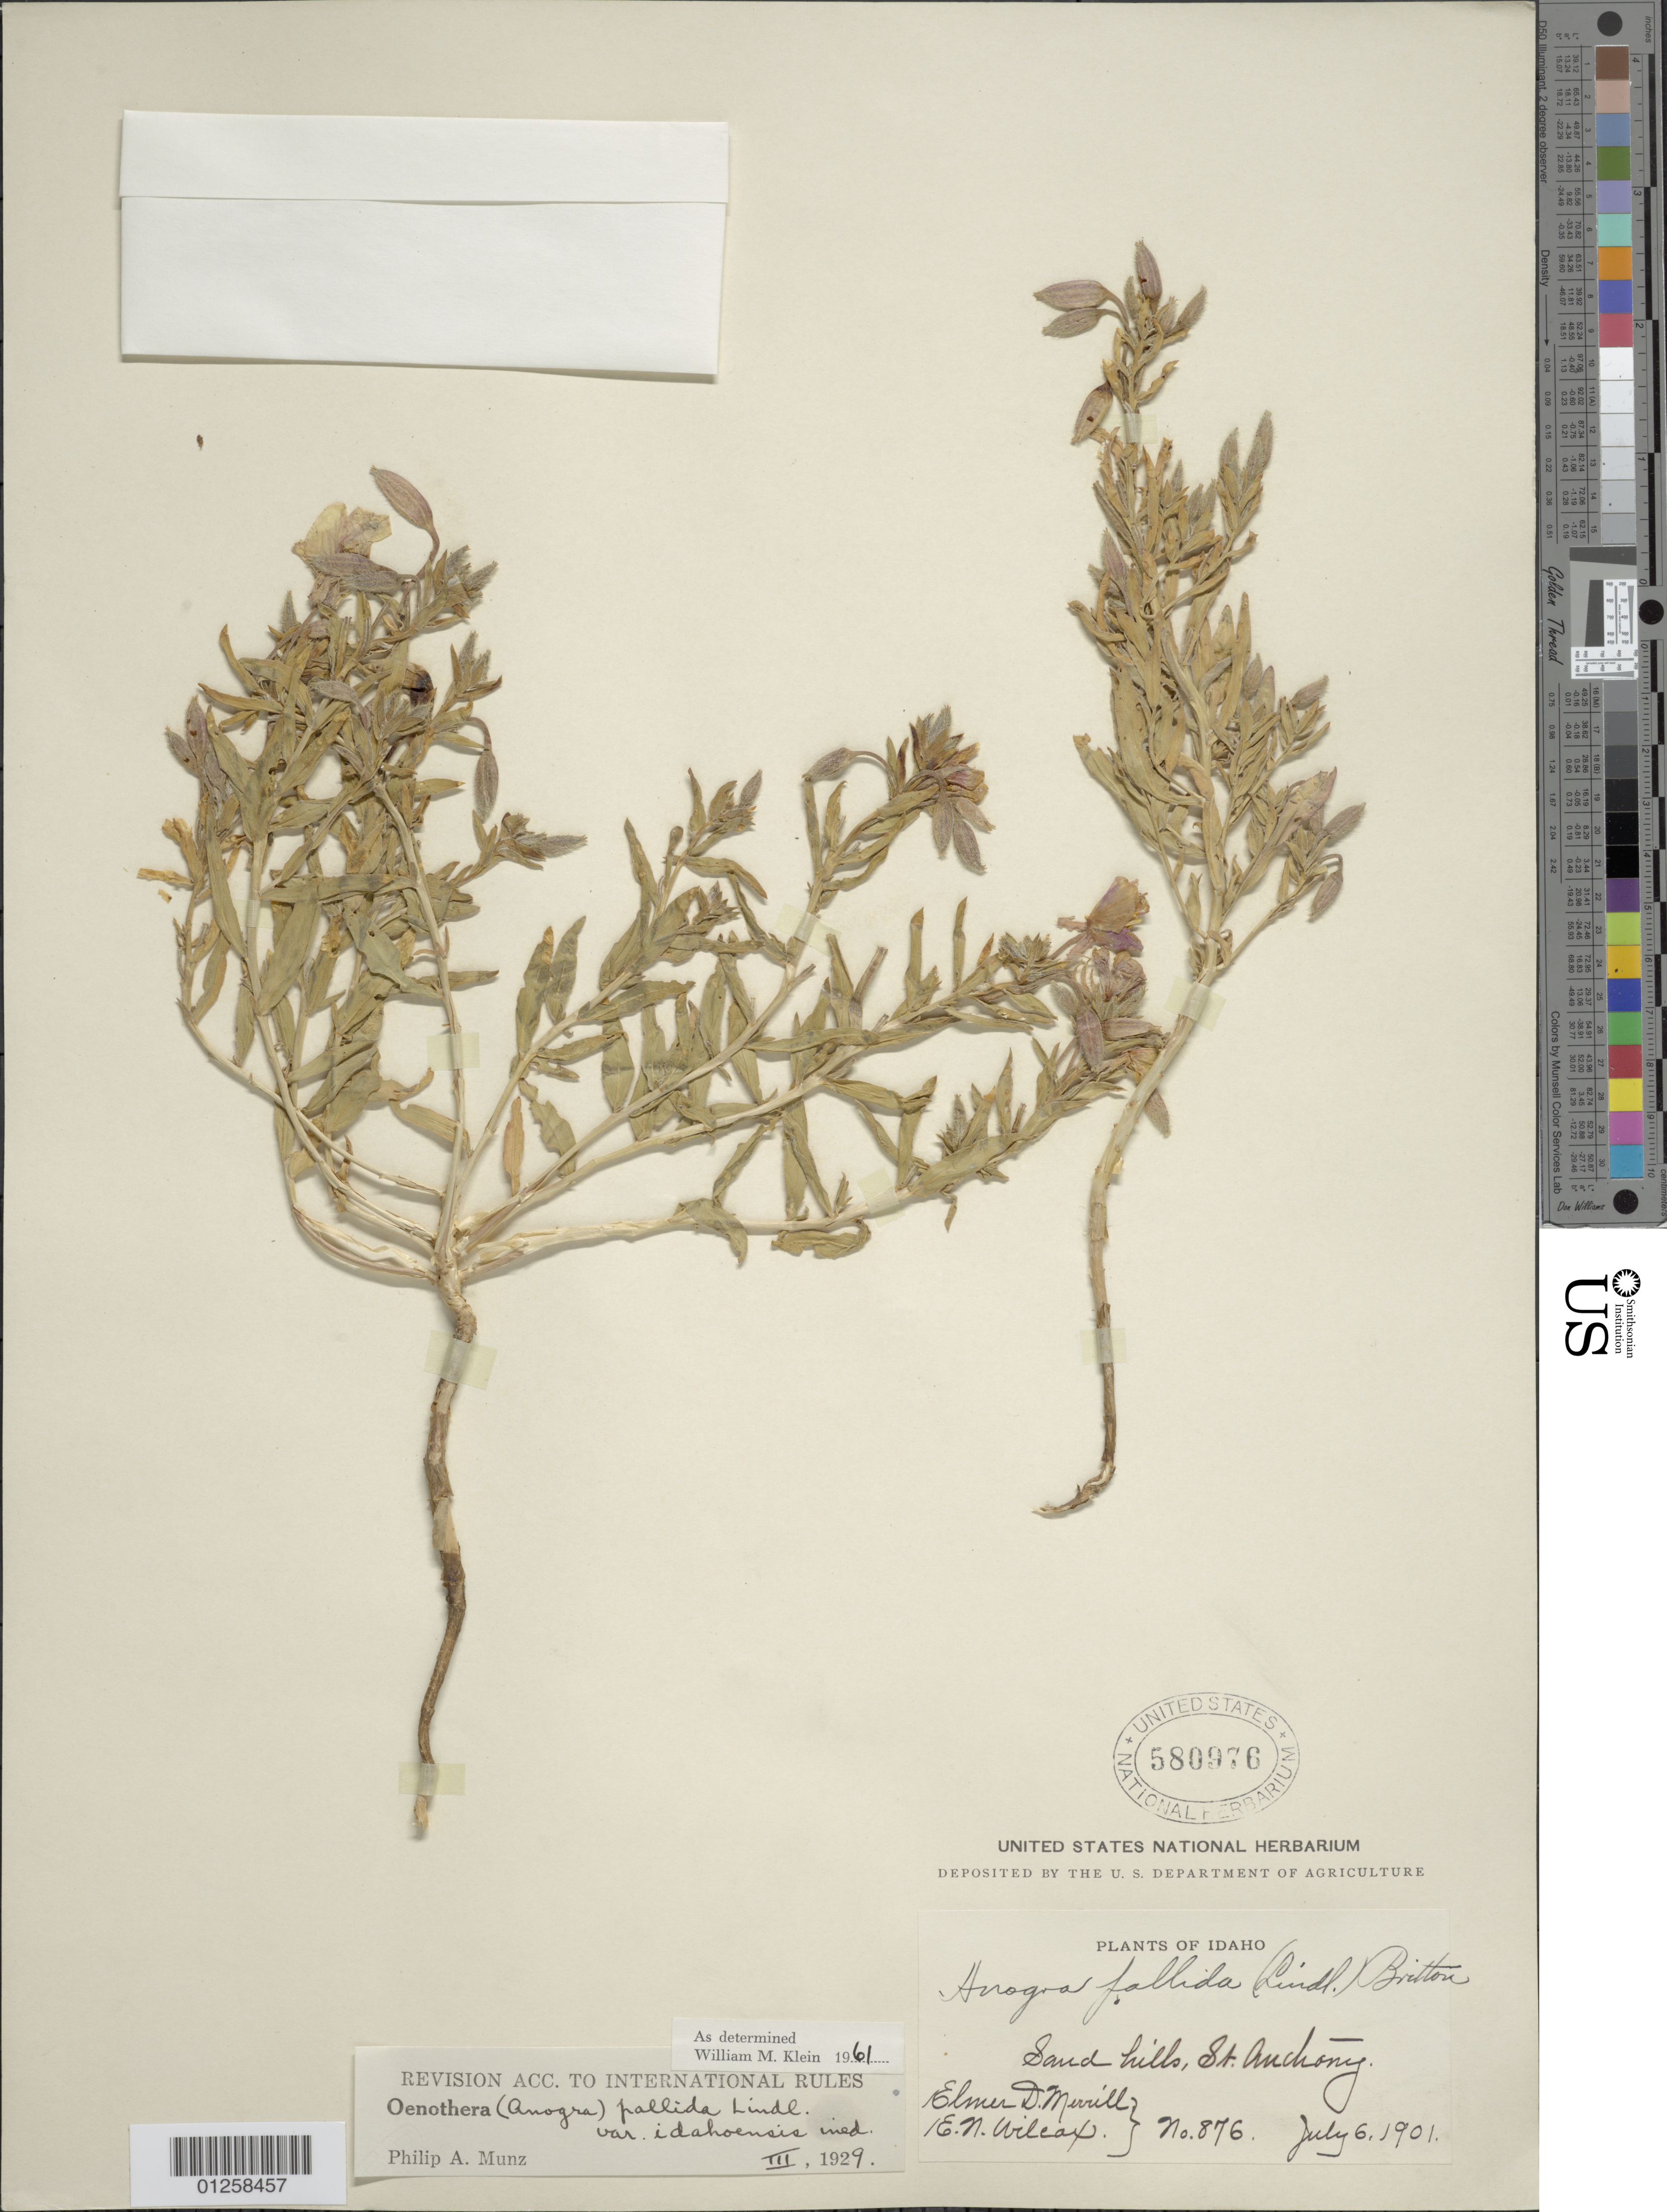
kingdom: Plantae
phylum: Tracheophyta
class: Magnoliopsida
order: Myrtales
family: Onagraceae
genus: Oenothera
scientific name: Oenothera pallida subsp. pallida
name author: Lindl.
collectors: E. D. Merrill & E. Wilcox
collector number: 876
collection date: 1901-07-06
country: United States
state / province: Idaho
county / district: Fremont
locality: St. Anthony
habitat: Sand hills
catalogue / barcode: US 580976